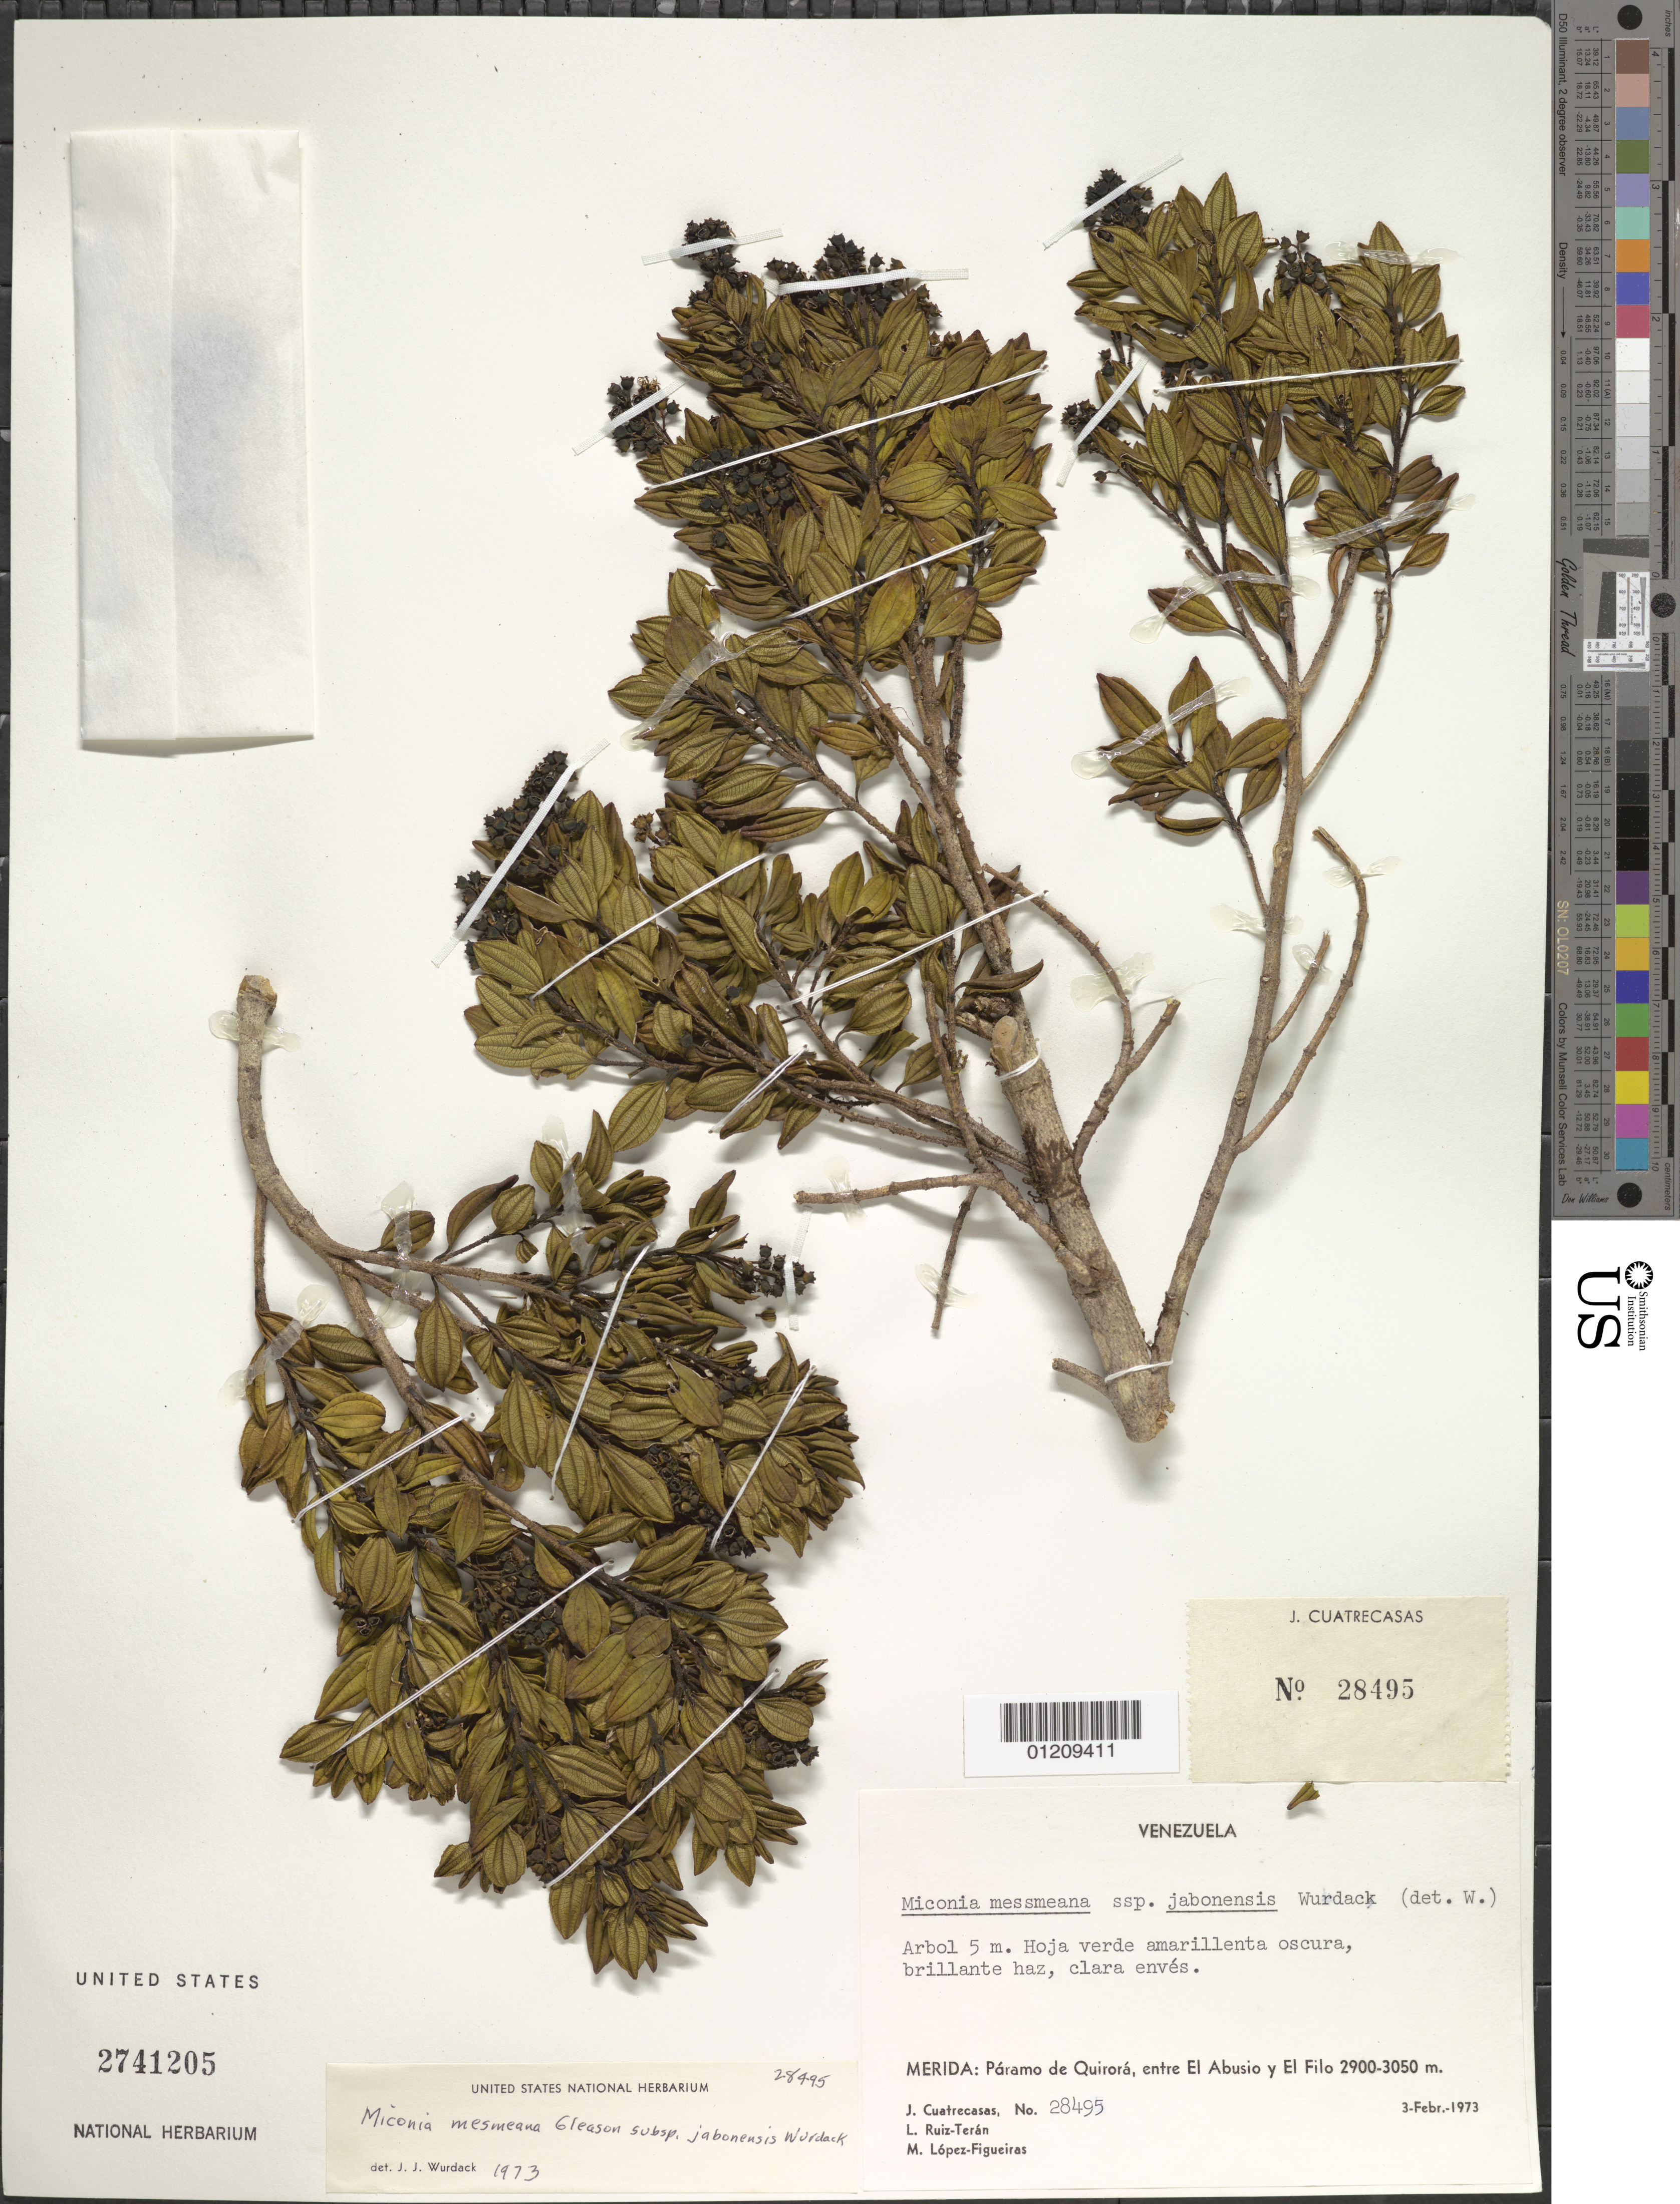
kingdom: Plantae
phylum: Tracheophyta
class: Magnoliopsida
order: Myrtales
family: Melastomataceae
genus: Miconia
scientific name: Miconia mesmeana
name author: Gleason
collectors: J. Cuatrecasas, L. E. Ruíz-Terán & M. López Figueiras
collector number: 28495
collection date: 1973-02-03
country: Venezuela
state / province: Mérida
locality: Páramo de Quirorá, entre El Abusio y El Filo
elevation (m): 2900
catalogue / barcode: US 2741205